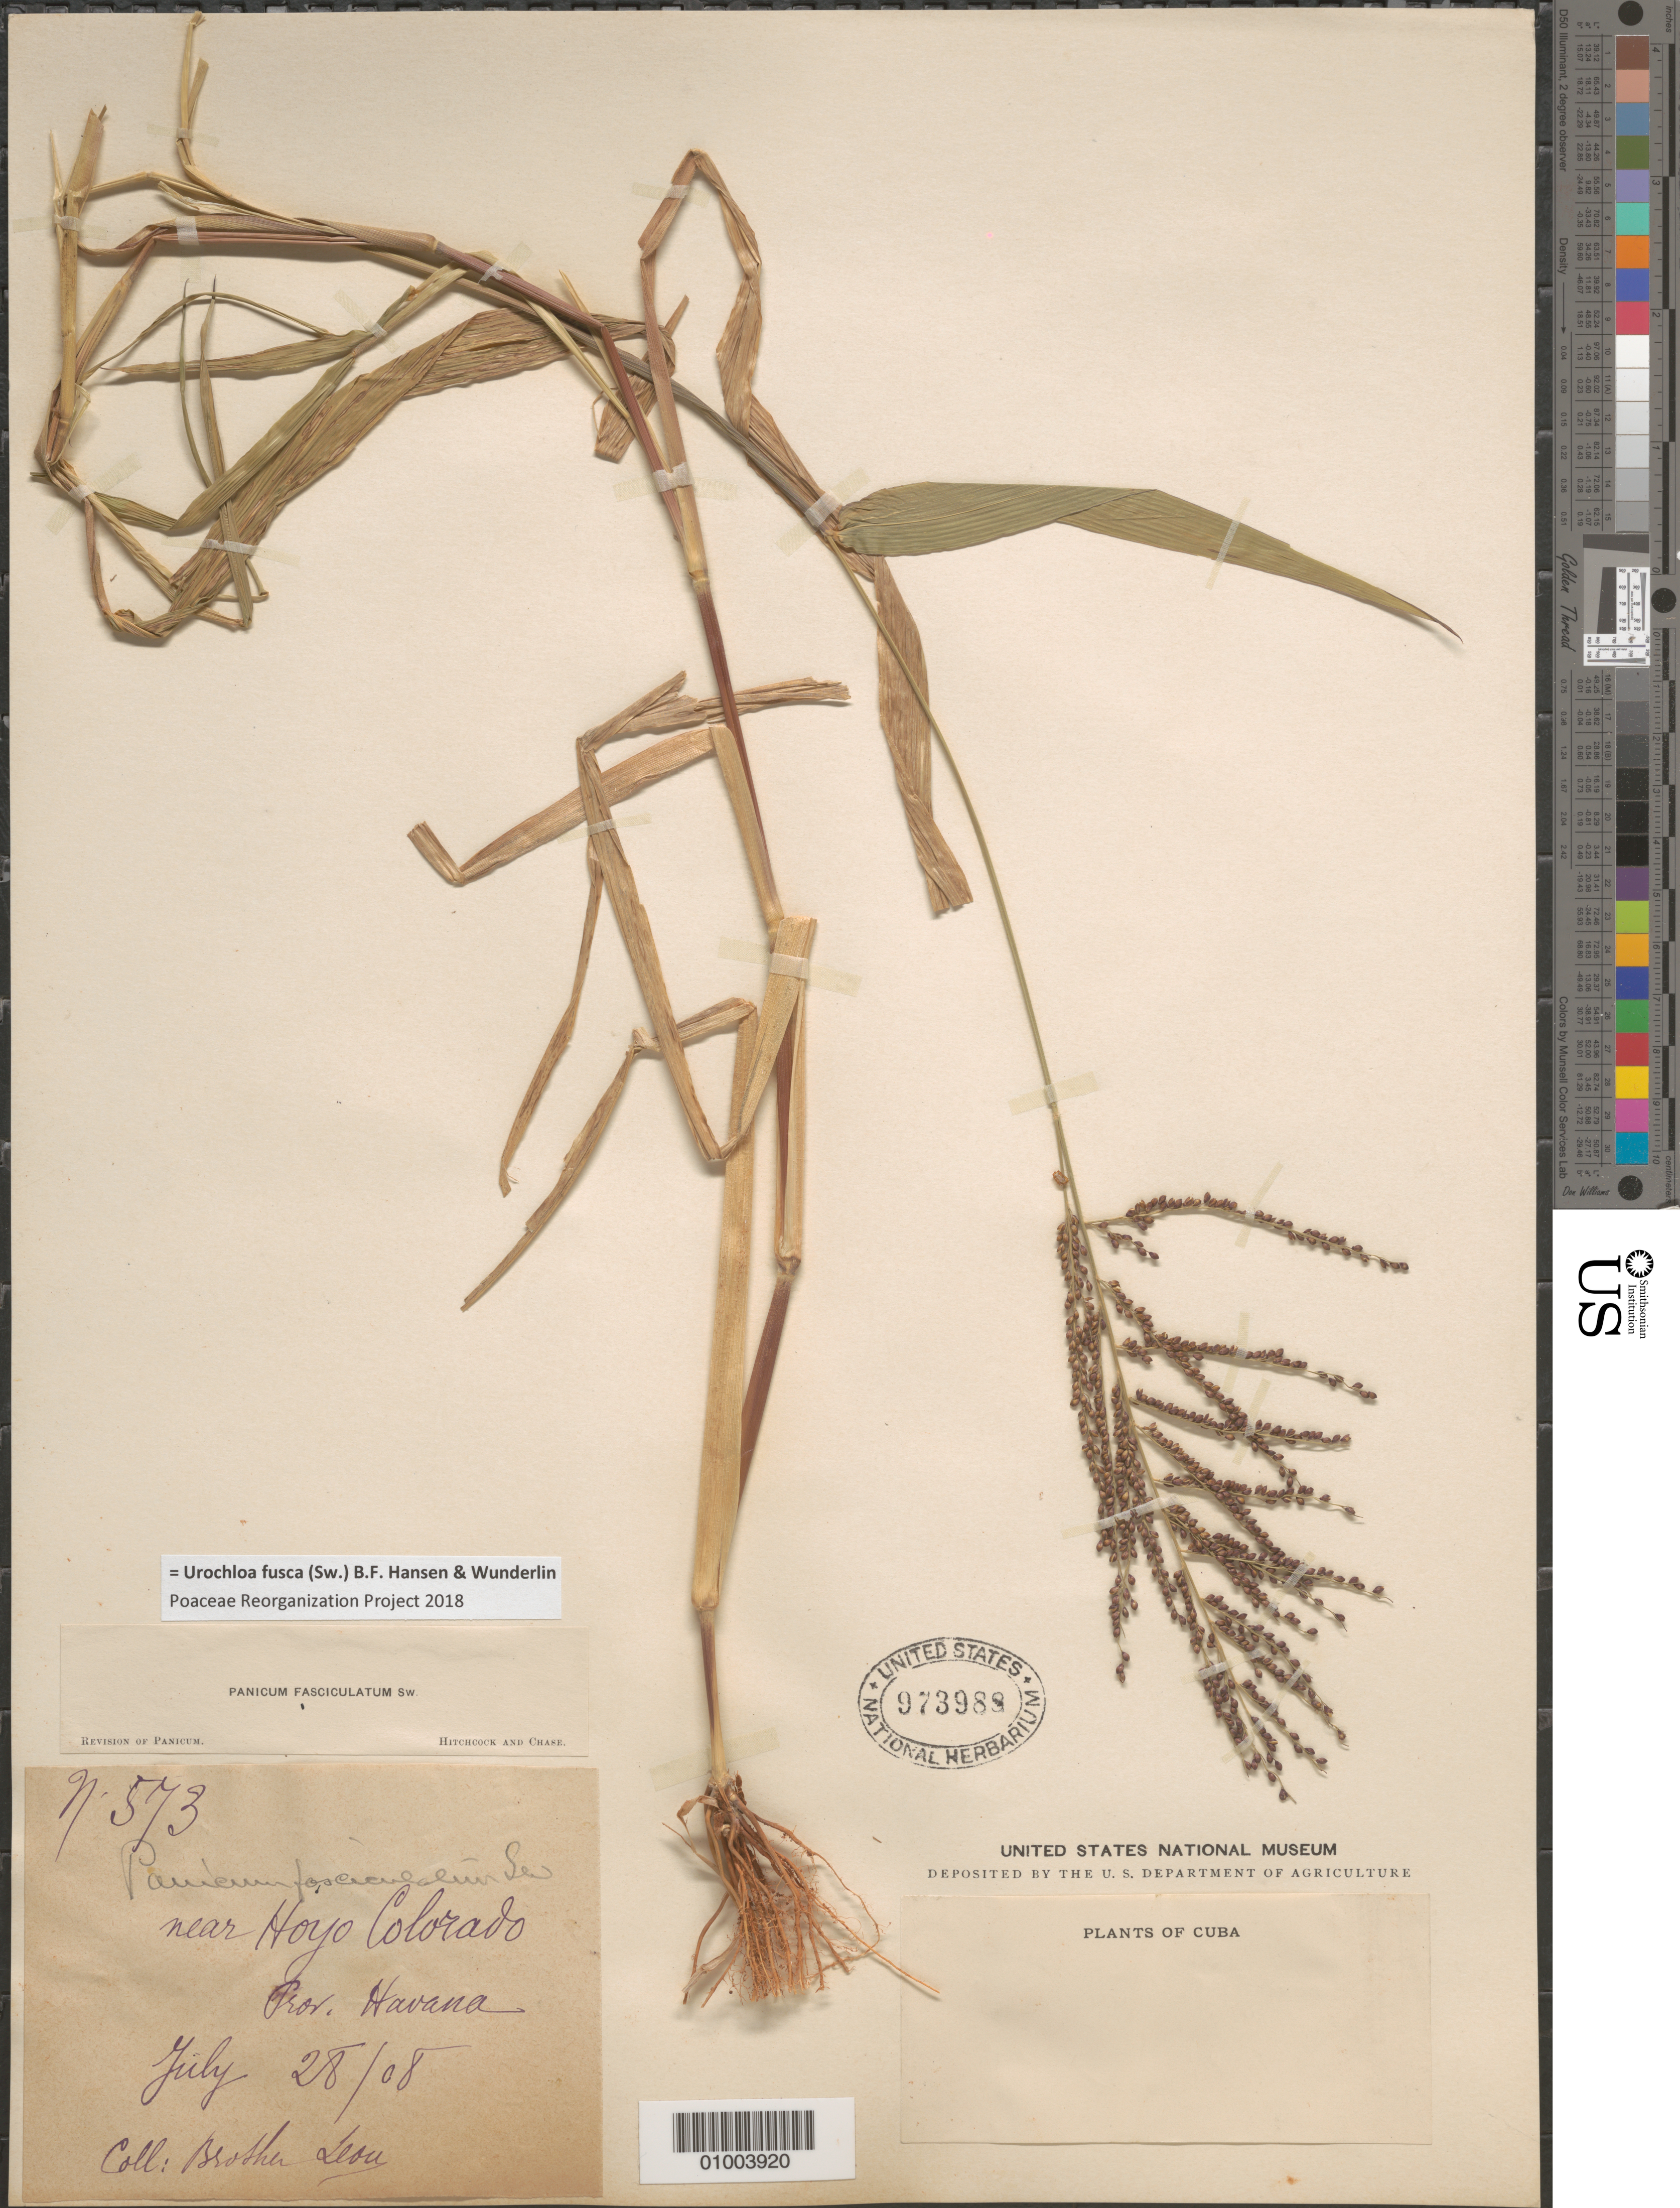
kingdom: Plantae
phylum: Tracheophyta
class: Liliopsida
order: Poales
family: Poaceae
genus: Urochloa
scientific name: Urochloa fusca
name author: (Sw.) B.F. Hansen & Wunderlin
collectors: Bro. León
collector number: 573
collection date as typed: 28 Jul 1908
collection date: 1908-07-28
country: Cuba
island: Cuba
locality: Prov Havana Near Hoyo Colorado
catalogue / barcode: US 973988